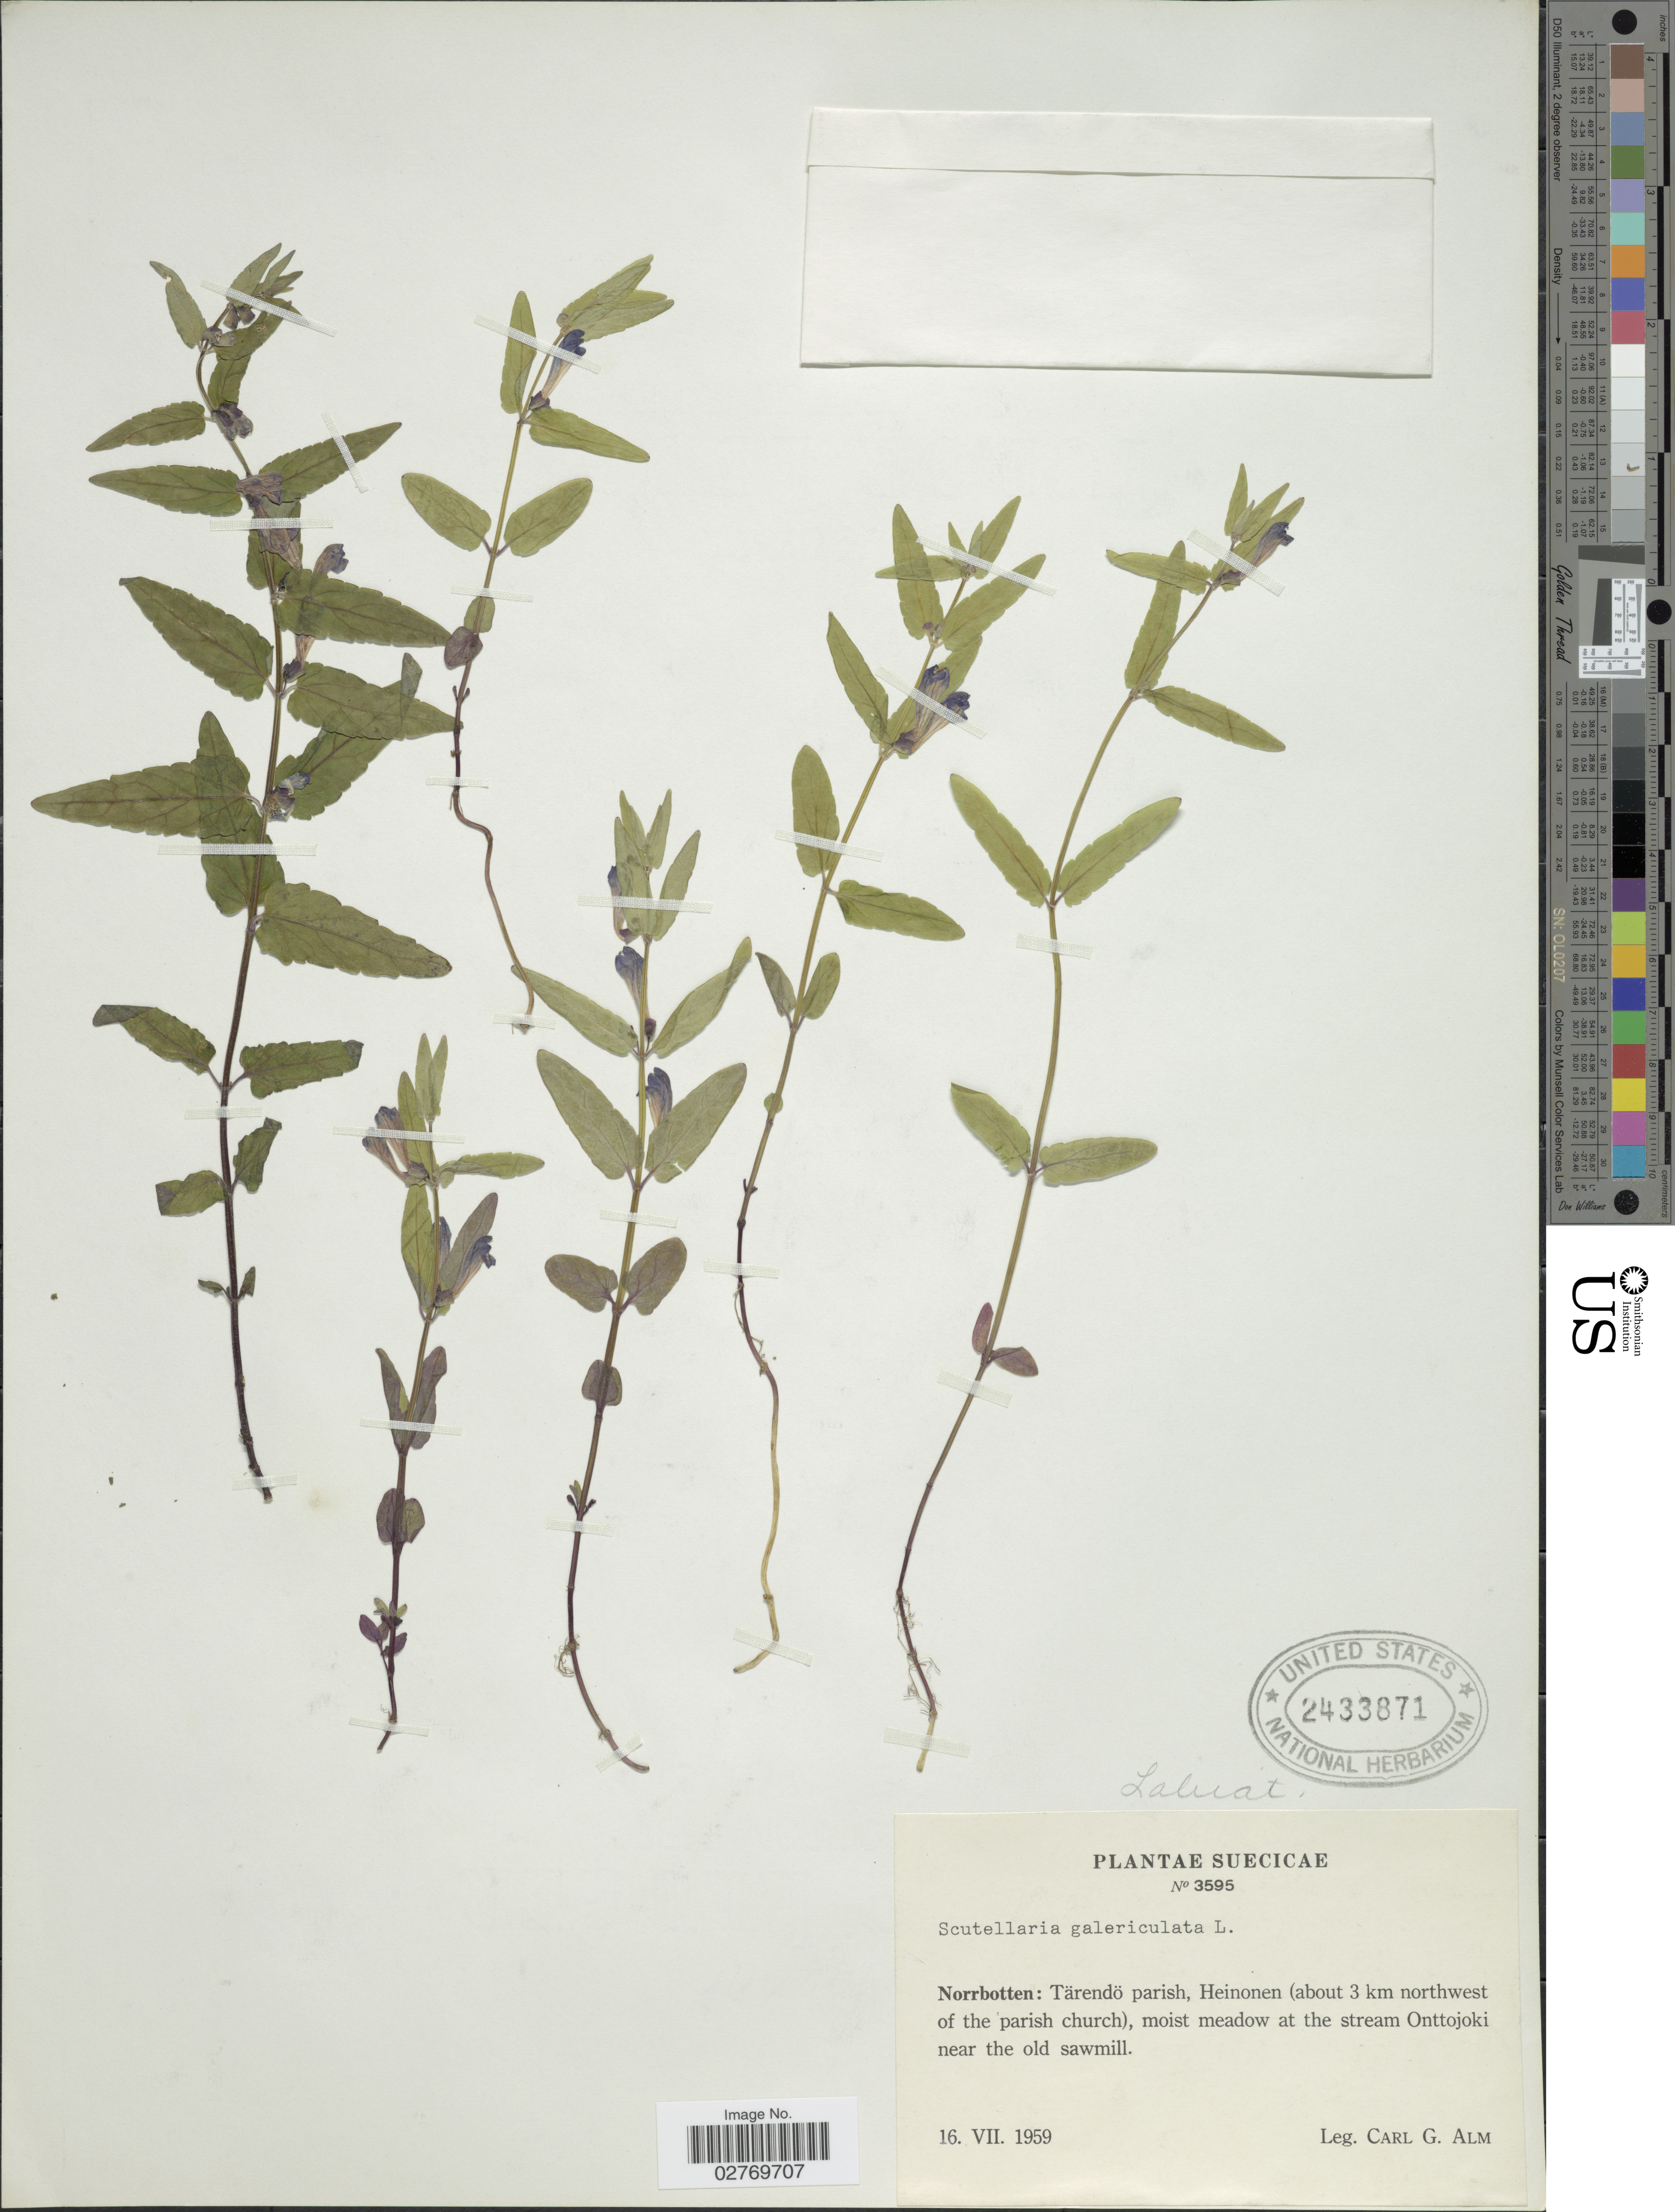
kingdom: Plantae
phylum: Tracheophyta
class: Magnoliopsida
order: Lamiales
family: Lamiaceae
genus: Scutellaria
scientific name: Scutellaria galericulata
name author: L.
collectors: C. G. Alm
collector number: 3595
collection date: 1959-07-16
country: Sweden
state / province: Norrbotten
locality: Suecicae. Norrbotten: Tärendö parish, Heinonen (about 3 km northwest of the parish church), moist meadow at the stream Onttojoki near the old sawmill.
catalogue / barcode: US 2433871